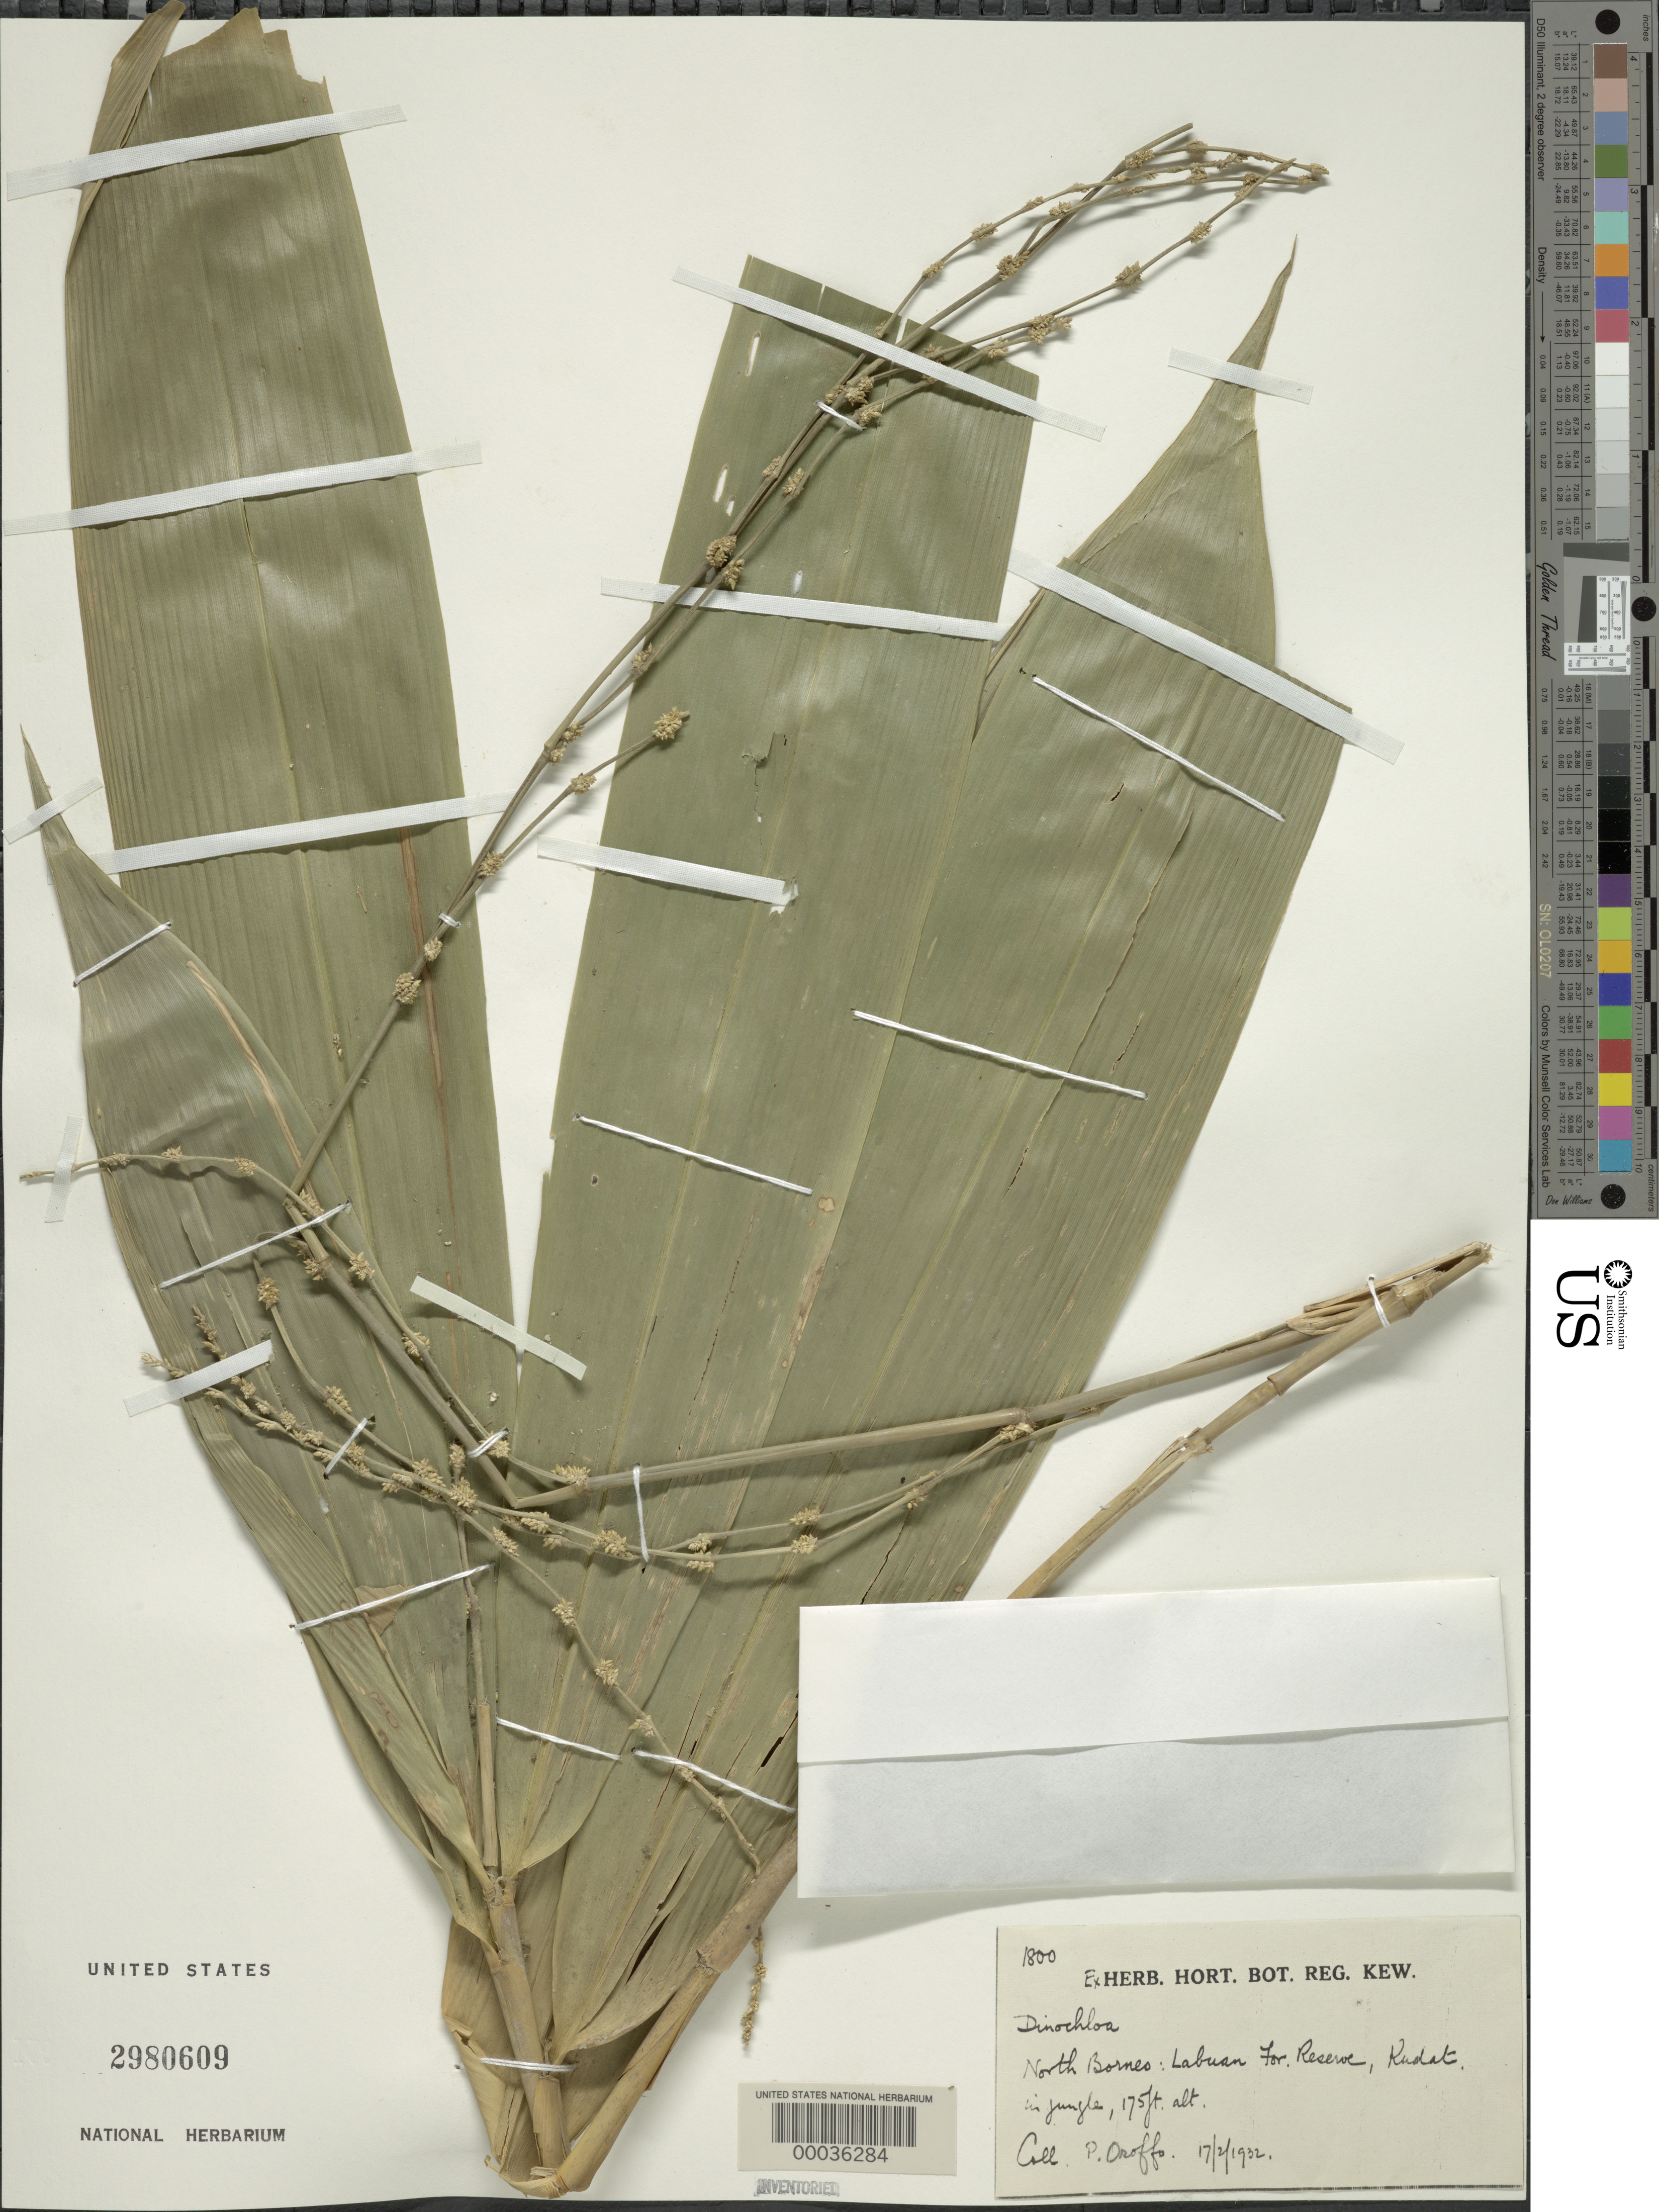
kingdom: Plantae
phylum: Tracheophyta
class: Liliopsida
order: Poales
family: Poaceae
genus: Dinochloa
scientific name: Dinochloa sp.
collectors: P. Oroffo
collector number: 1800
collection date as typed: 17 Feb 1932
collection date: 1932-02-17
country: Malaysia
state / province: Labuan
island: Labuan Island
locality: Labuan Forest Reserve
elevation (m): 53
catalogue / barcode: US 2980609